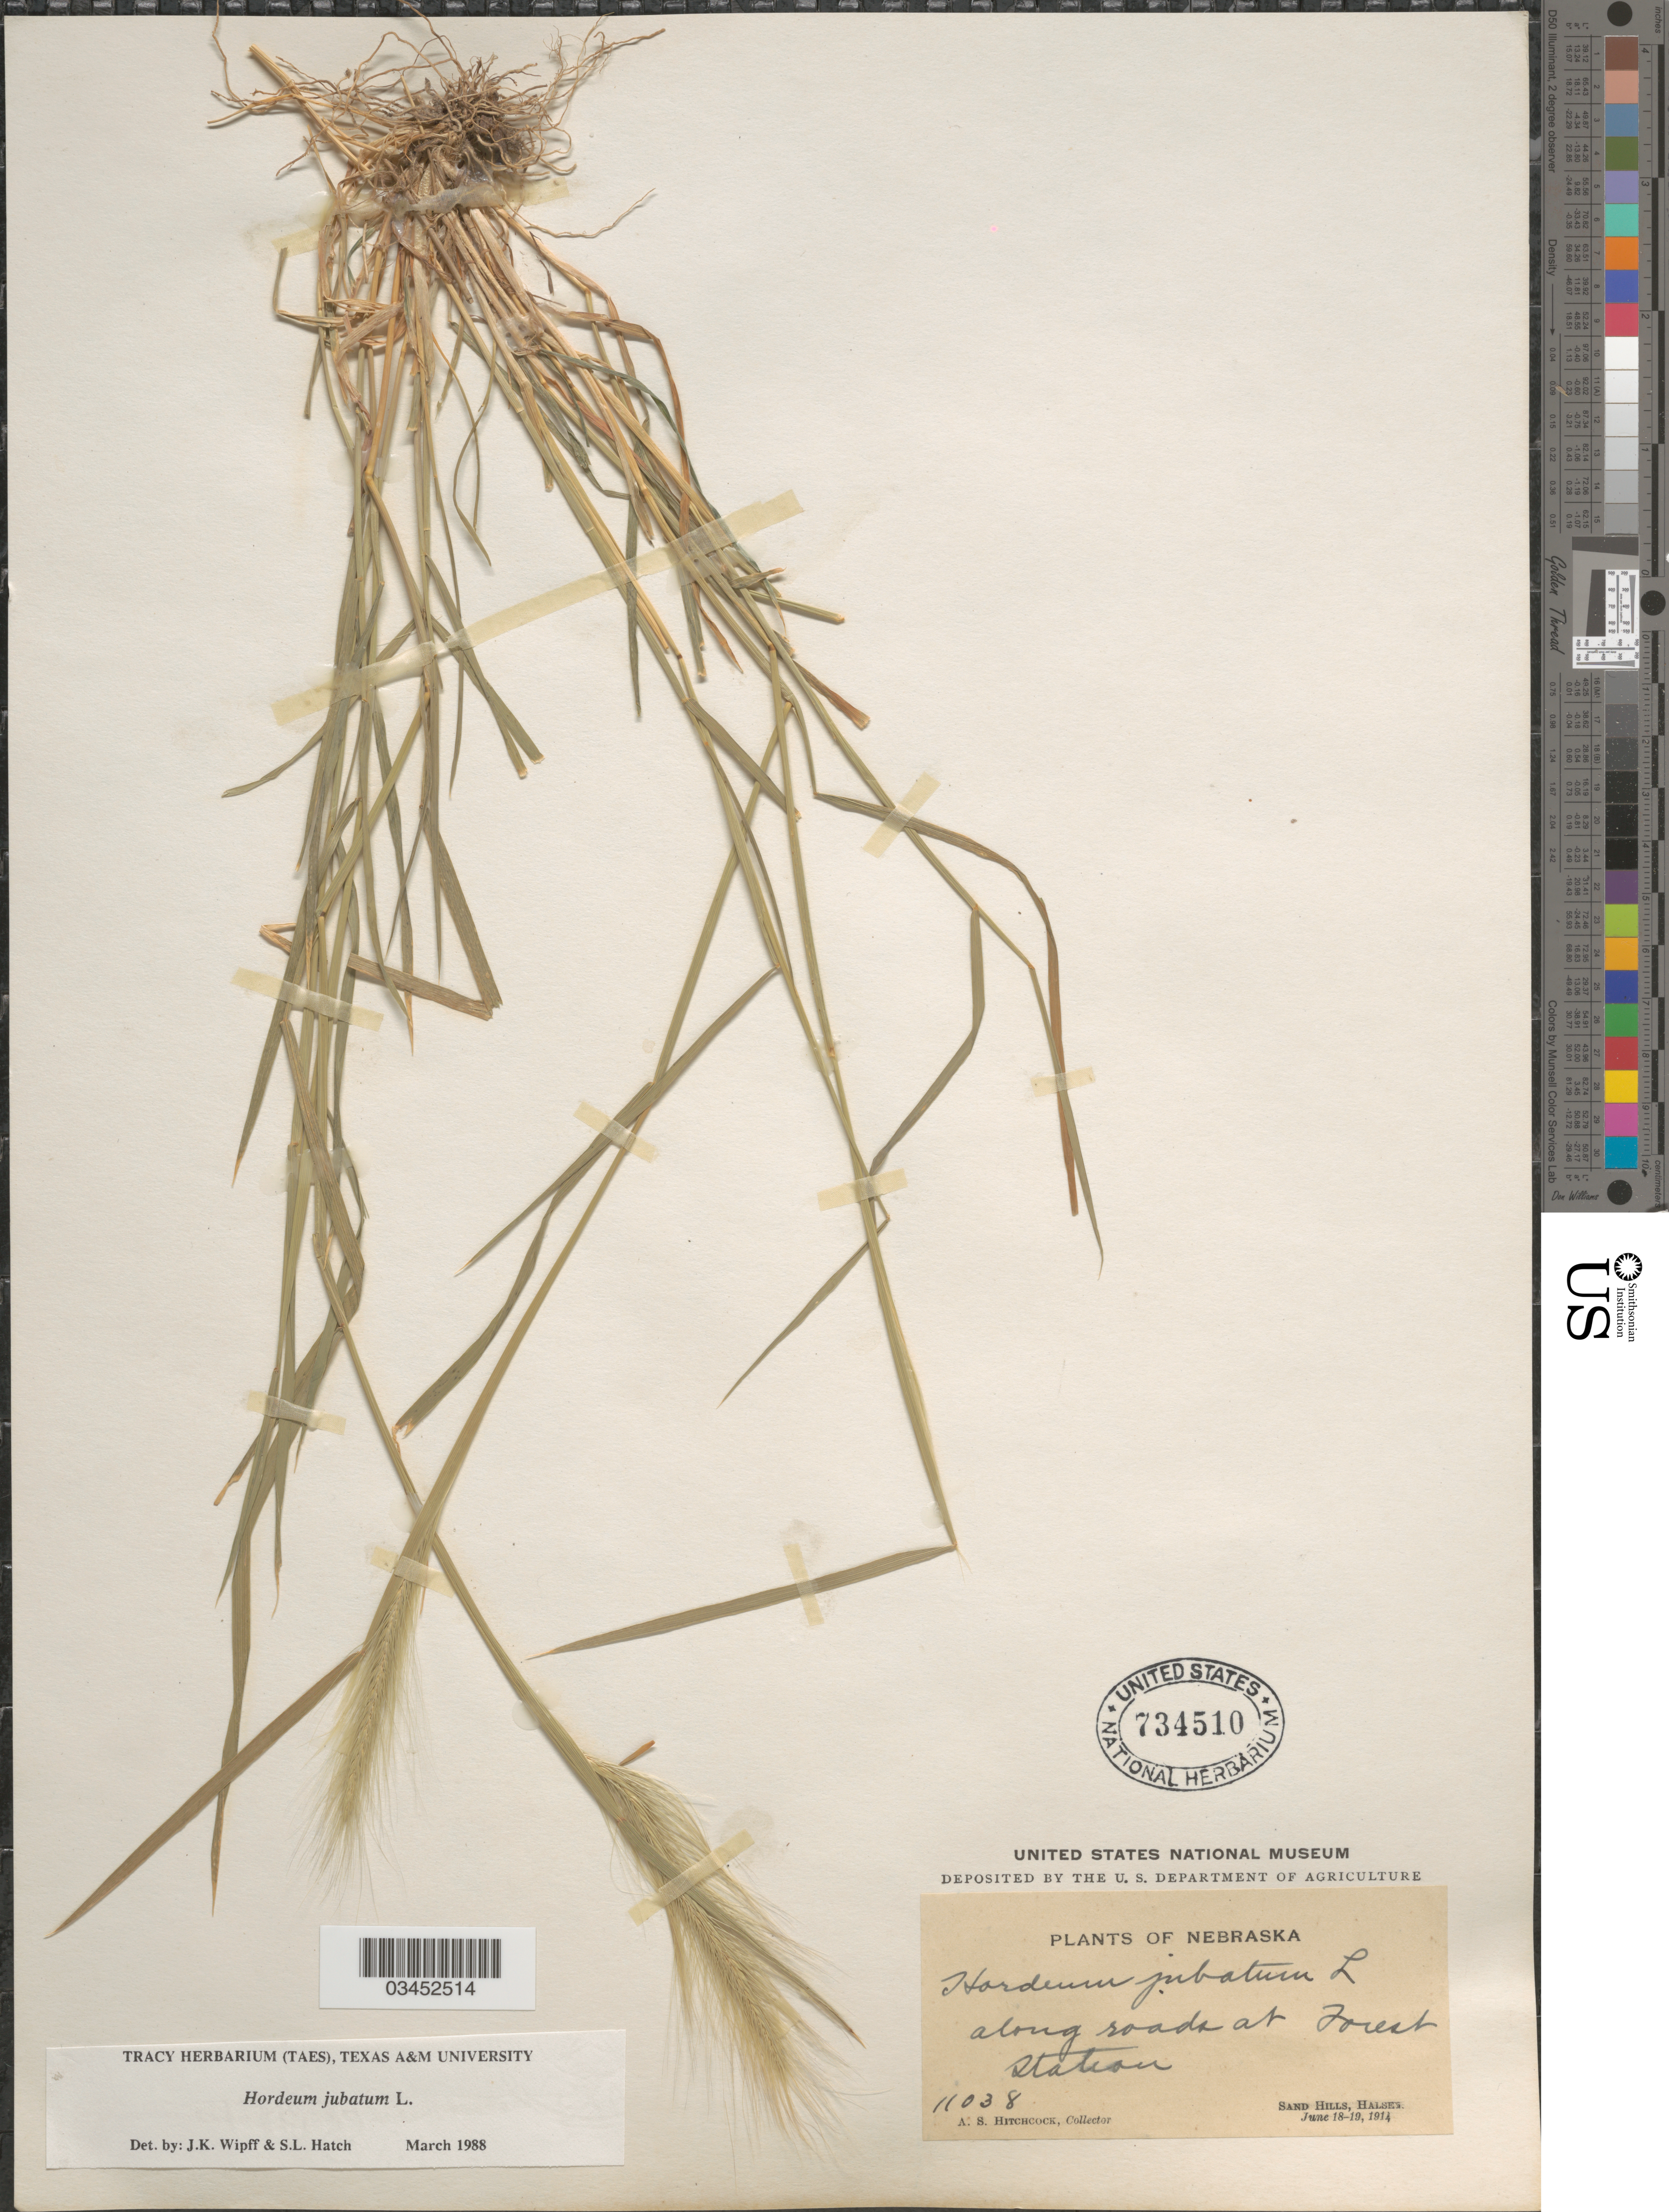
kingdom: Plantae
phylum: Tracheophyta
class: Liliopsida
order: Poales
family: Poaceae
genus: Hordeum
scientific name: Hordeum jubatum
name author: L.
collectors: A. S. Hitchcock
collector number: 11038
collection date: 1914-06-18/1914-06-19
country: United States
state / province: Nebraska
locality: Along roads at Forest Station. Sand Hills, Halsey.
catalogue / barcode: US 734510